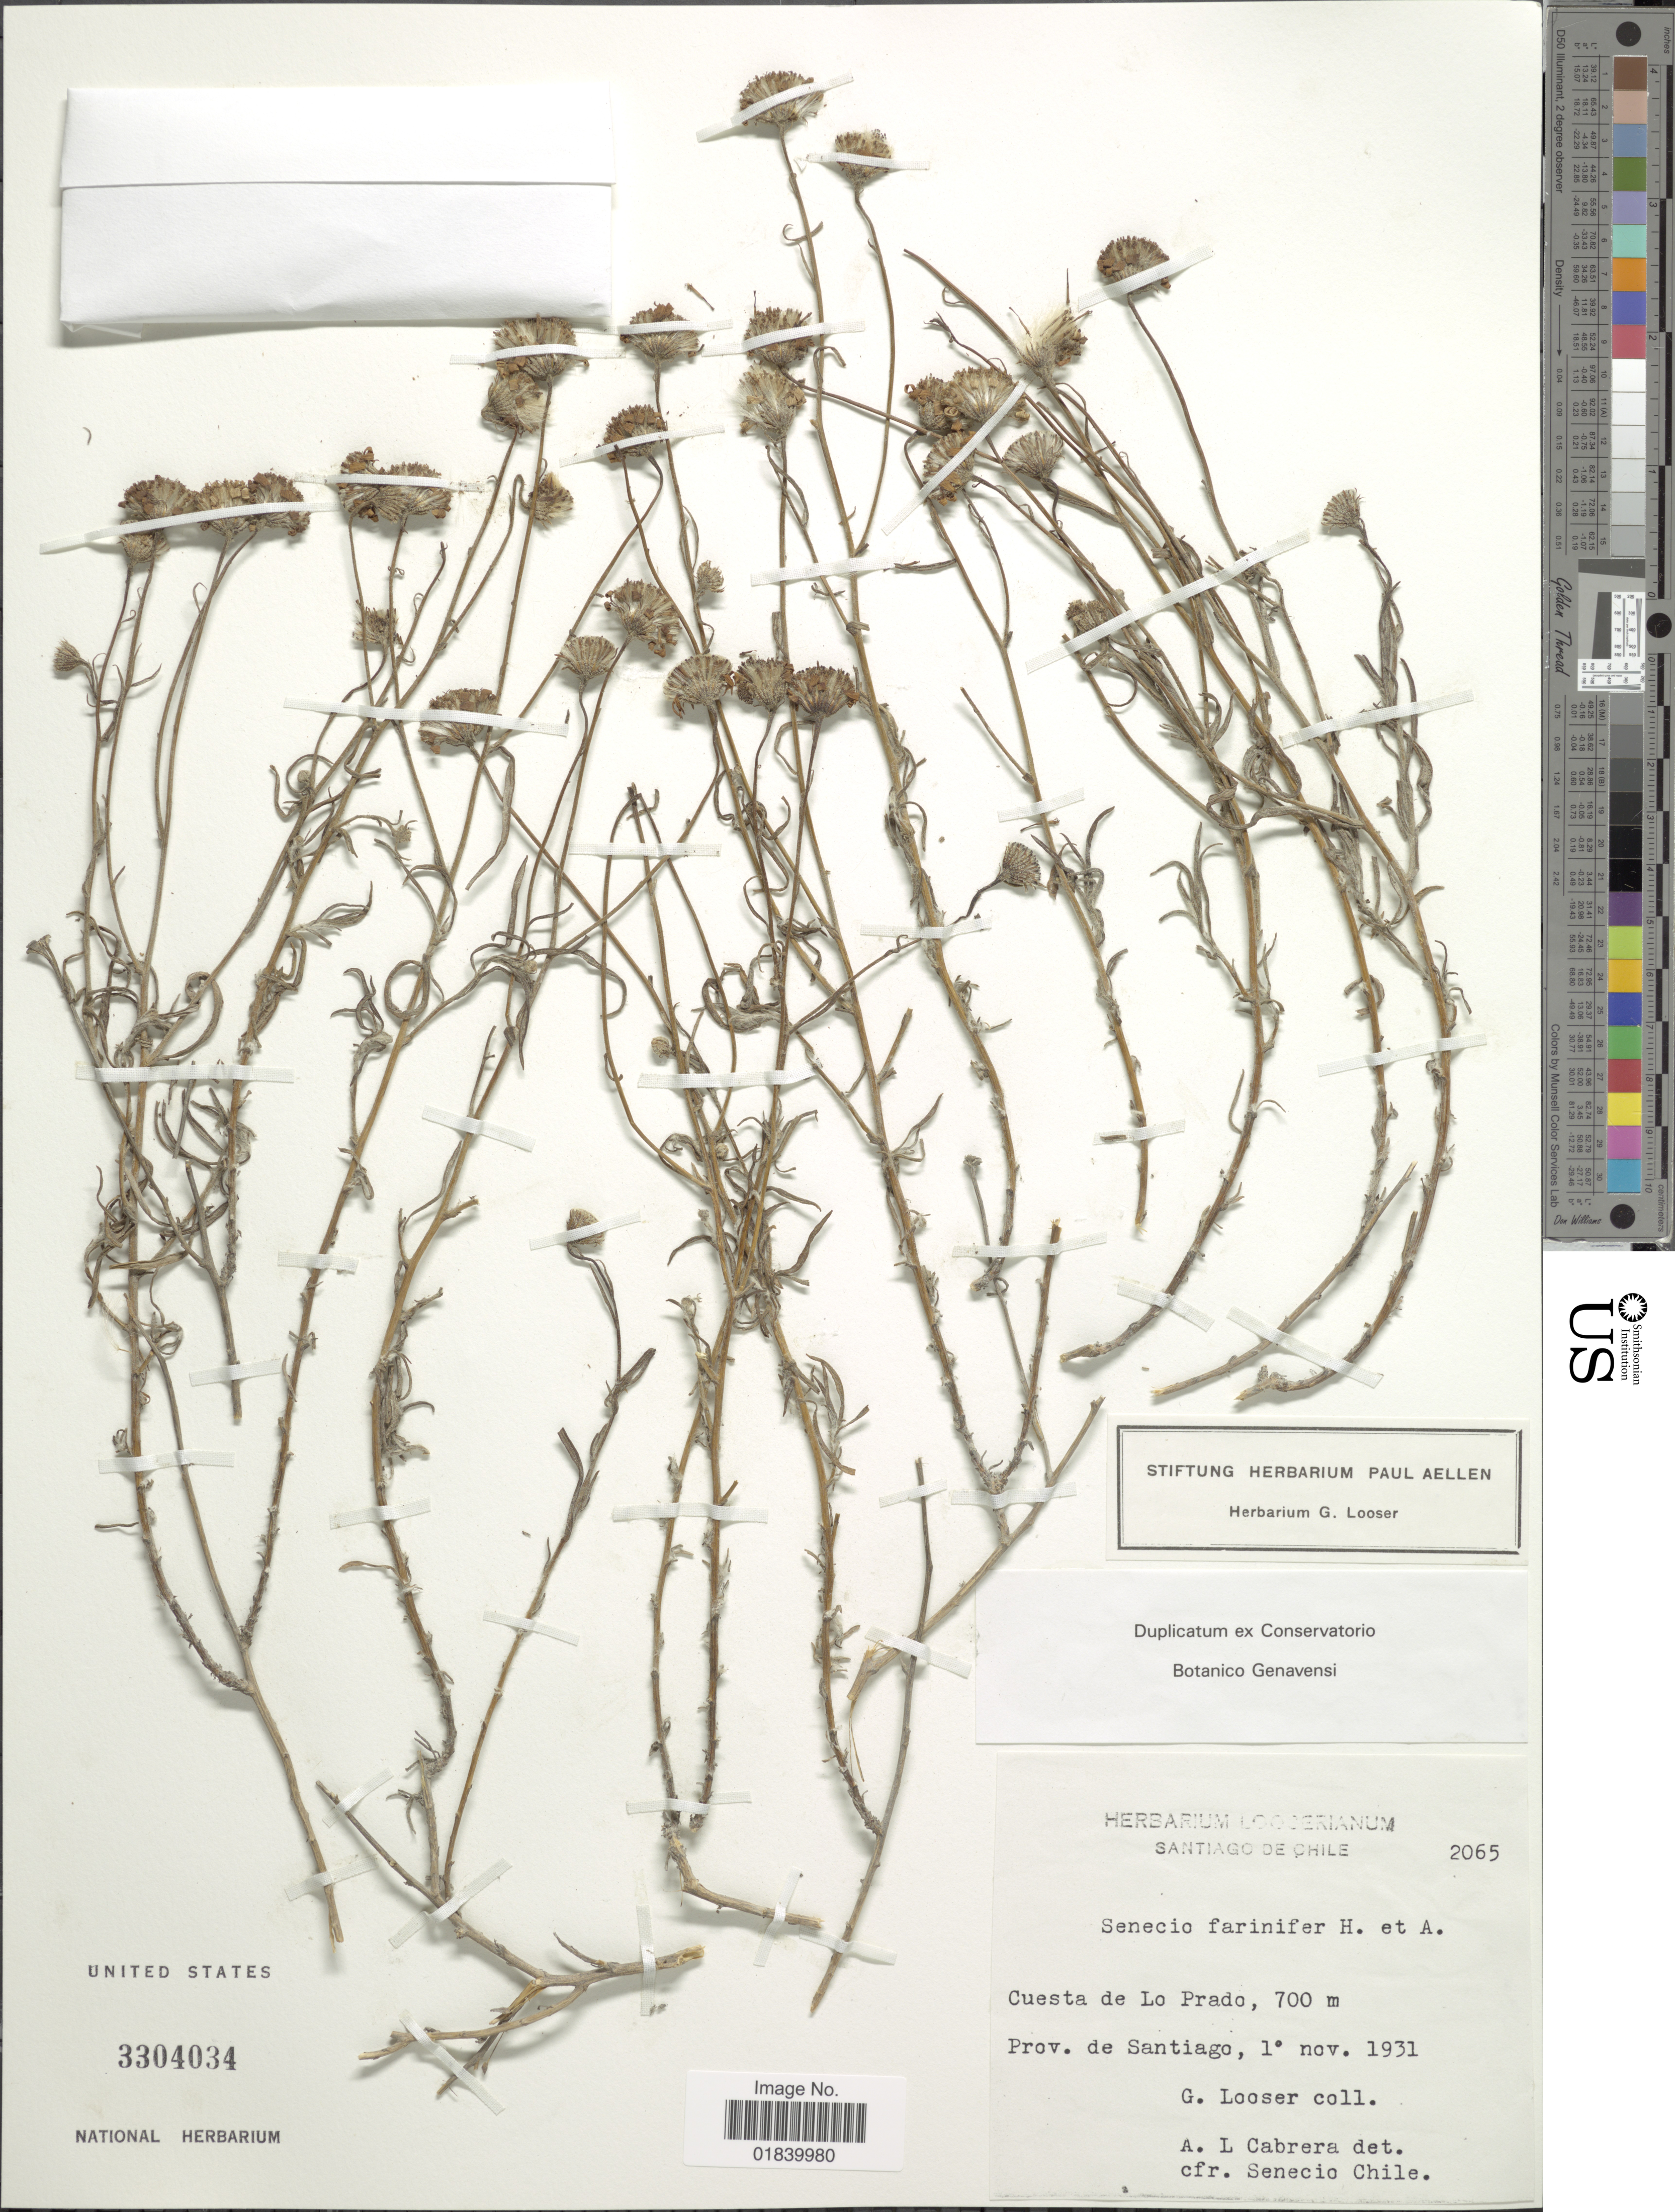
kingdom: Plantae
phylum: Tracheophyta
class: Magnoliopsida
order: Asterales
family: Asteraceae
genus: Senecio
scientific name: Senecio farinifer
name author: Hook. & Arn.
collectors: G. Looser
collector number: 2065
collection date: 1931-11-01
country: Chile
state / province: Región Metropolitana (RM)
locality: Cuesto de Lo Prado, Santiago de Chile. Prov. de Santiago.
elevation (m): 700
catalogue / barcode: US 3304034